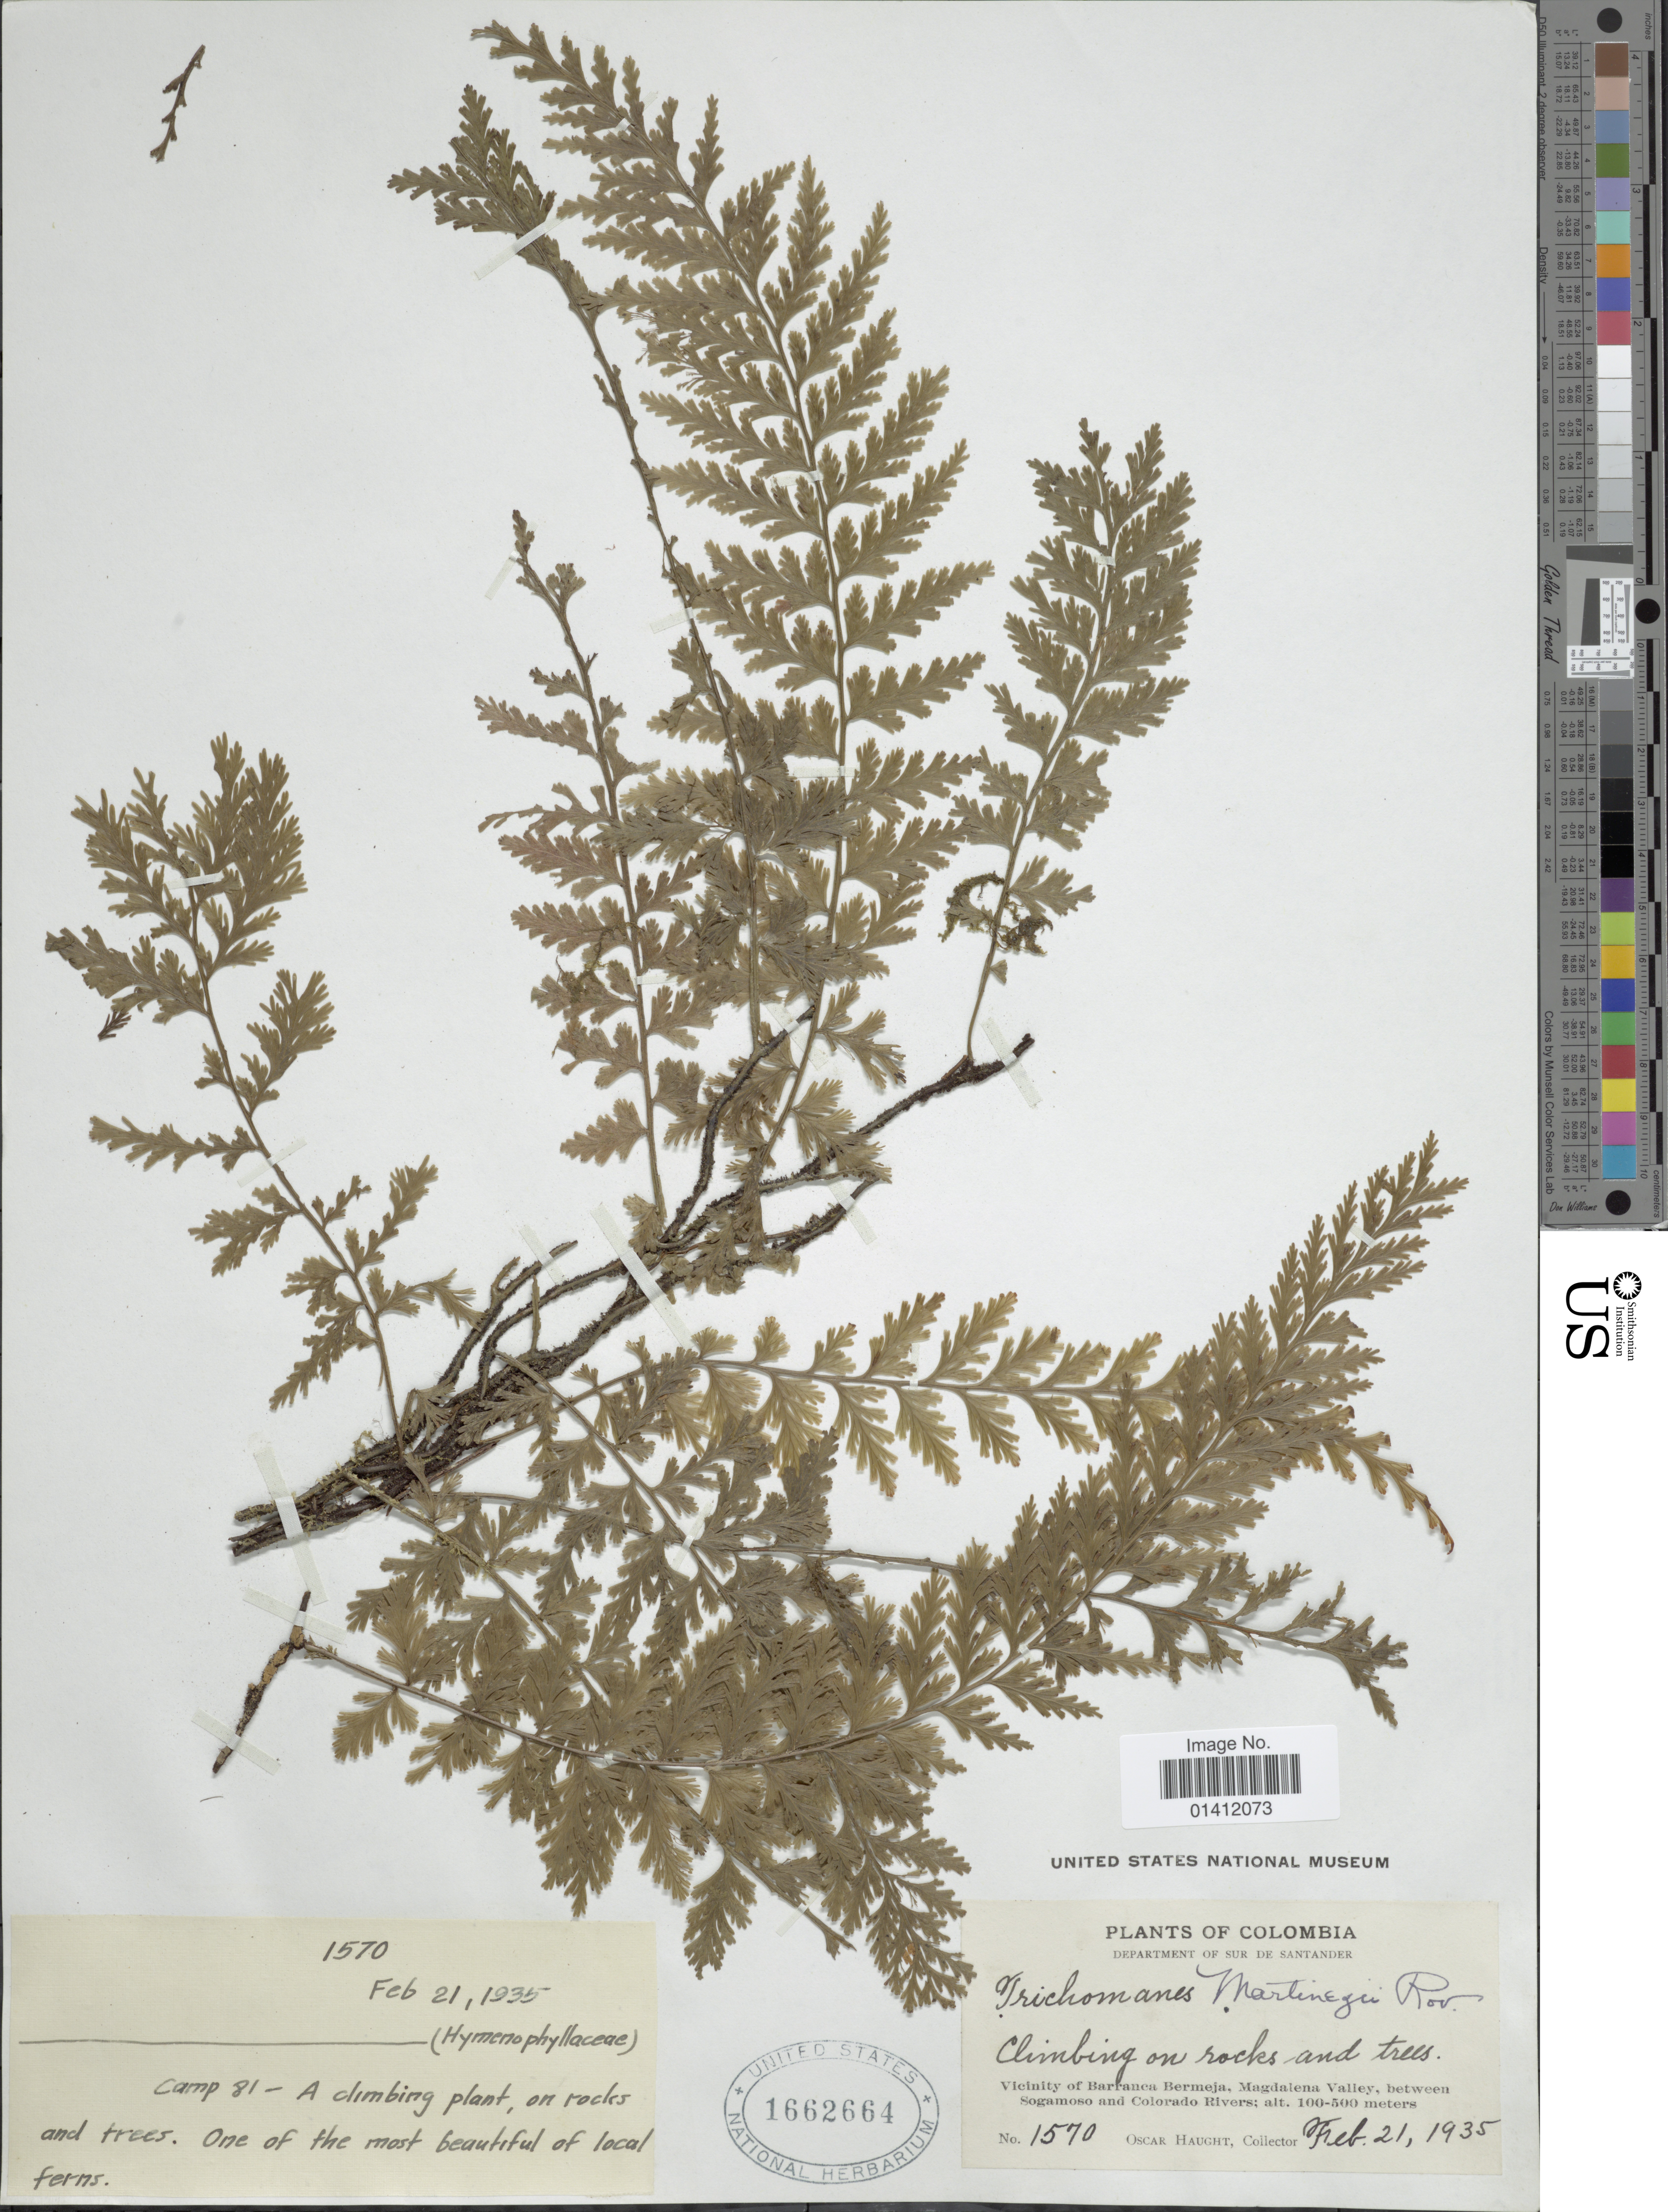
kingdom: Plantae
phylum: Tracheophyta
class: Polypodiopsida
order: Hymenophyllales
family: Hymenophyllaceae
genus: Vandenboschia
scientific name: Vandenboschia collariata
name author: (Bosch) Ebihara & K. Iwats.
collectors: O. L. Haught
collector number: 1570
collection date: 1935-02-21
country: Colombia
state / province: Santander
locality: Department of Sur de Santander. Vicinity of Barranco Bermeja, Magdalena Valley, between Sogamoso and Colorado Rivers. Camp81.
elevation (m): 100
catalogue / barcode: US 1662664